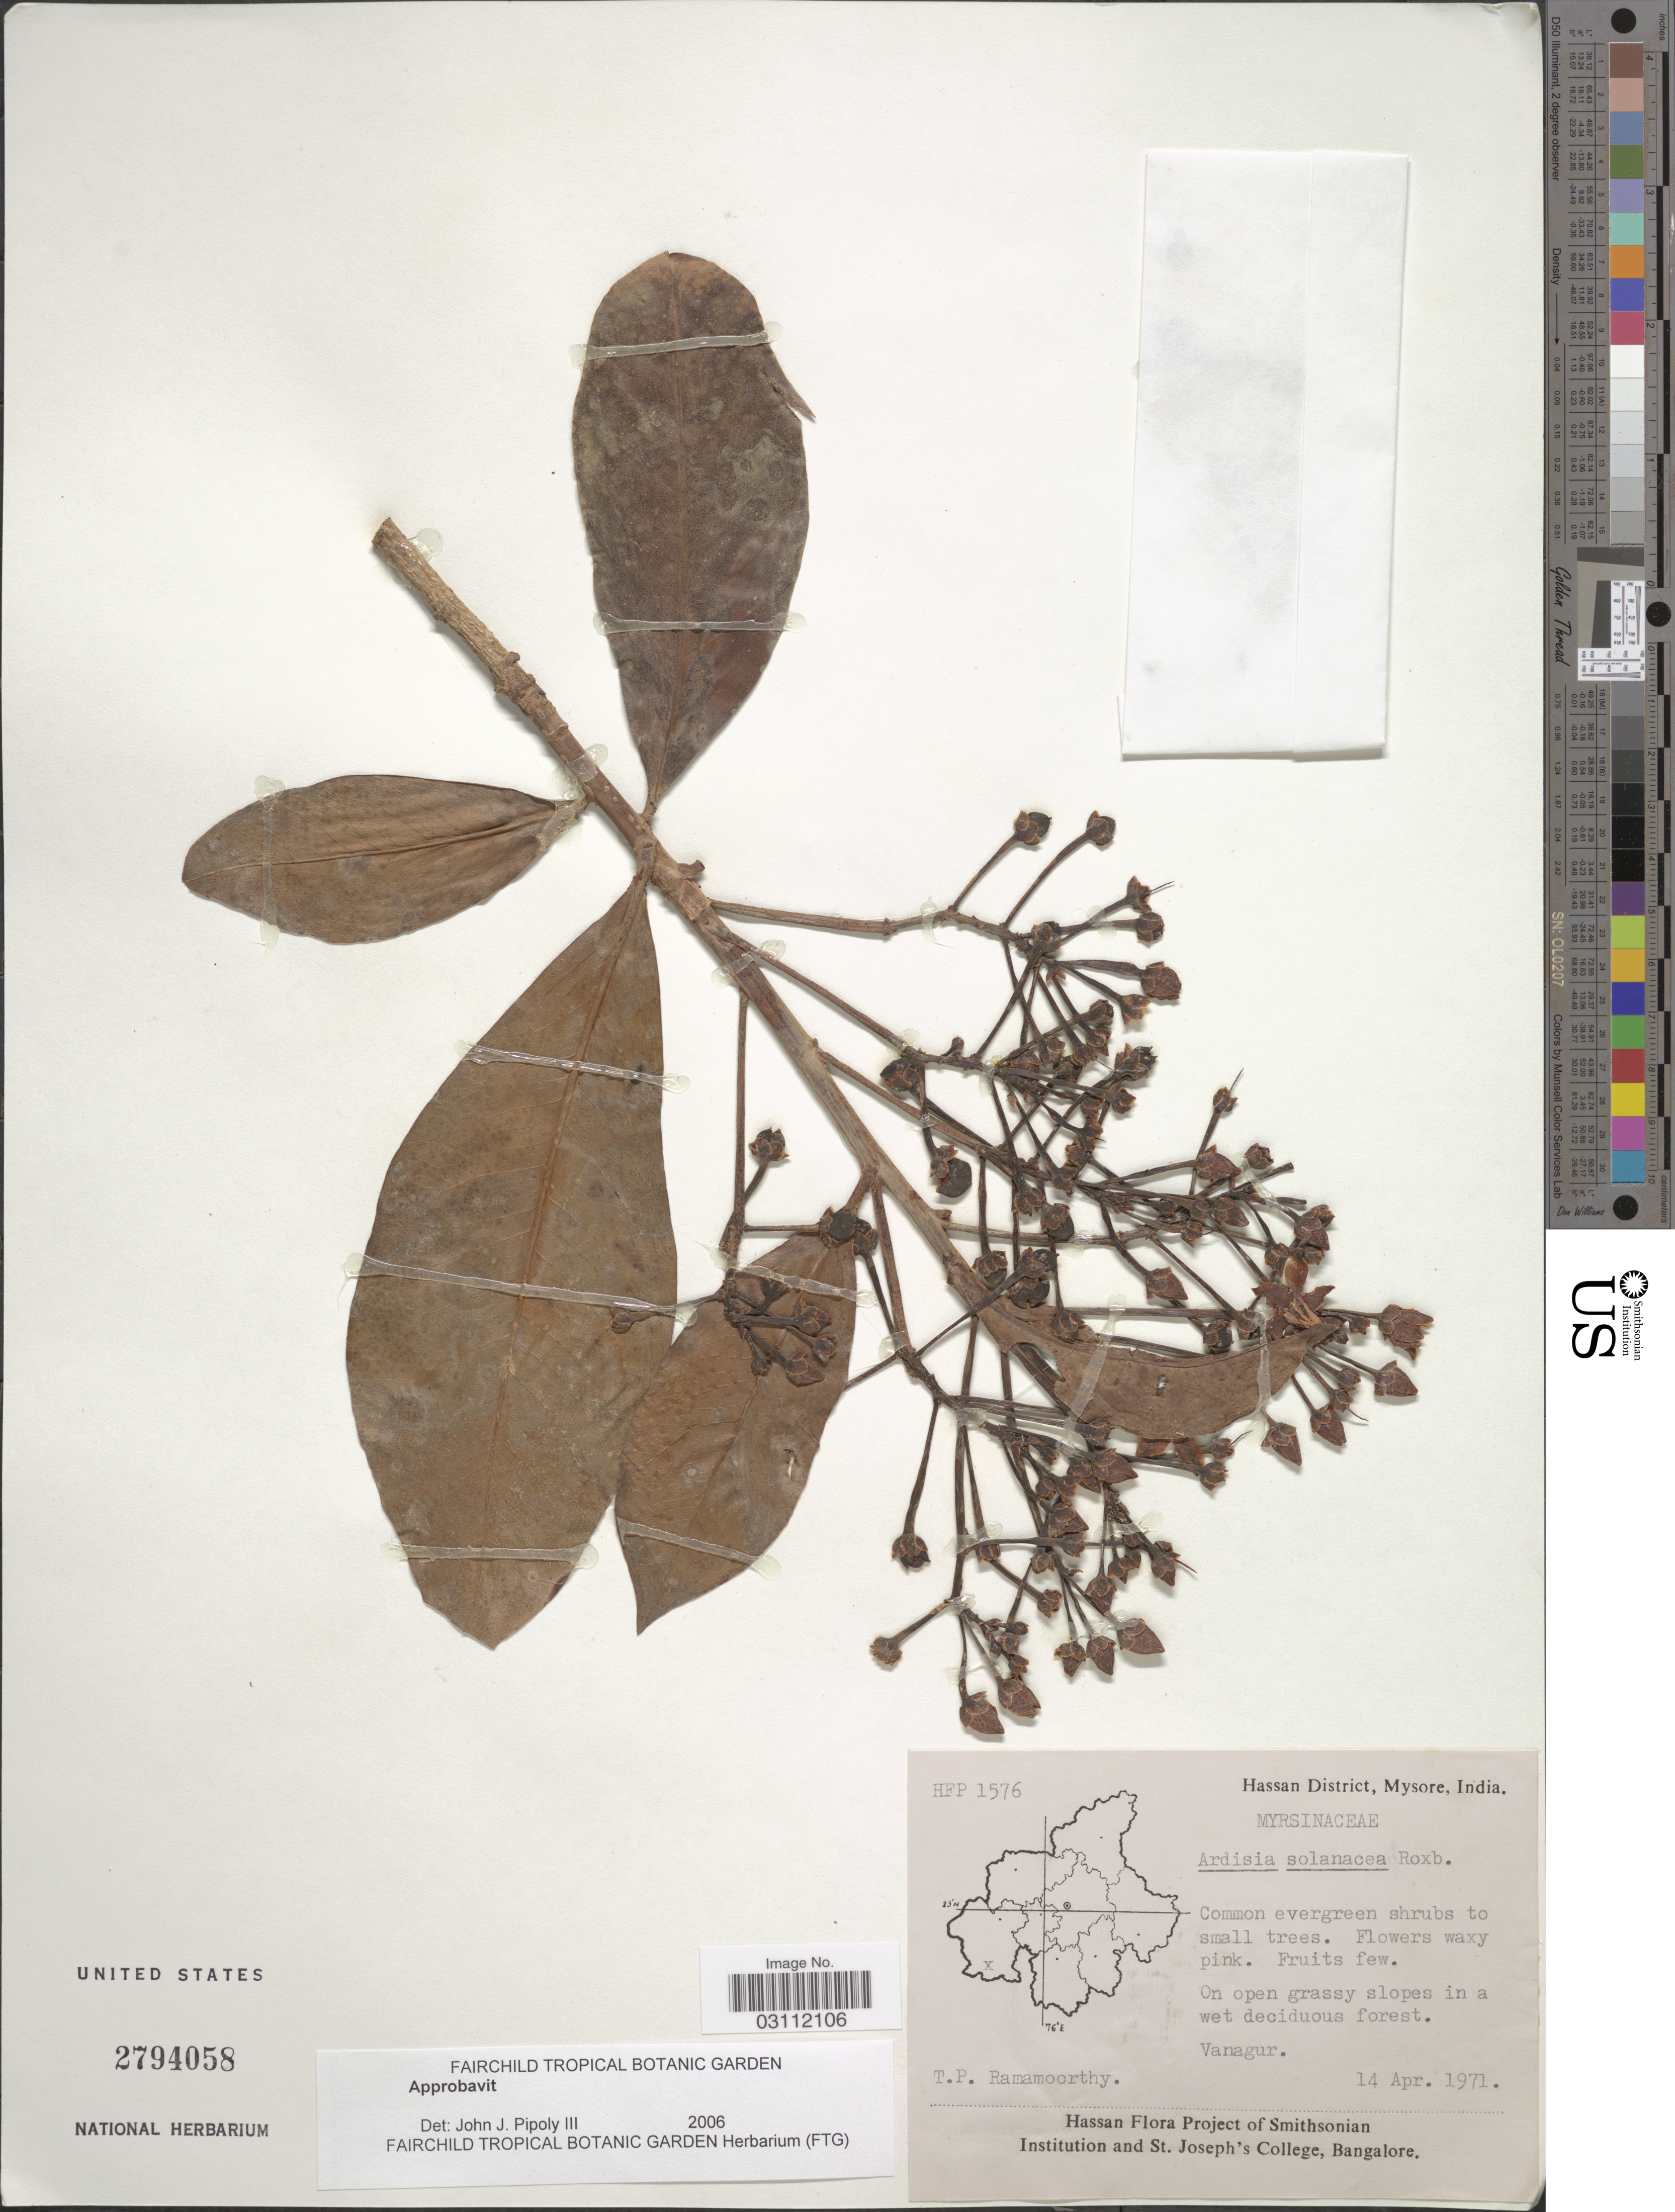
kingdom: Plantae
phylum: Tracheophyta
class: Magnoliopsida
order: Ericales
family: Primulaceae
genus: Ardisia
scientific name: Ardisia solanacea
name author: Roxb.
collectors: T. P. Ramamoorthy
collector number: HFP 1576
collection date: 1971-04-14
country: India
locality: Hassan District, Mysore, India, Vanagur.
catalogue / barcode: US 2794058